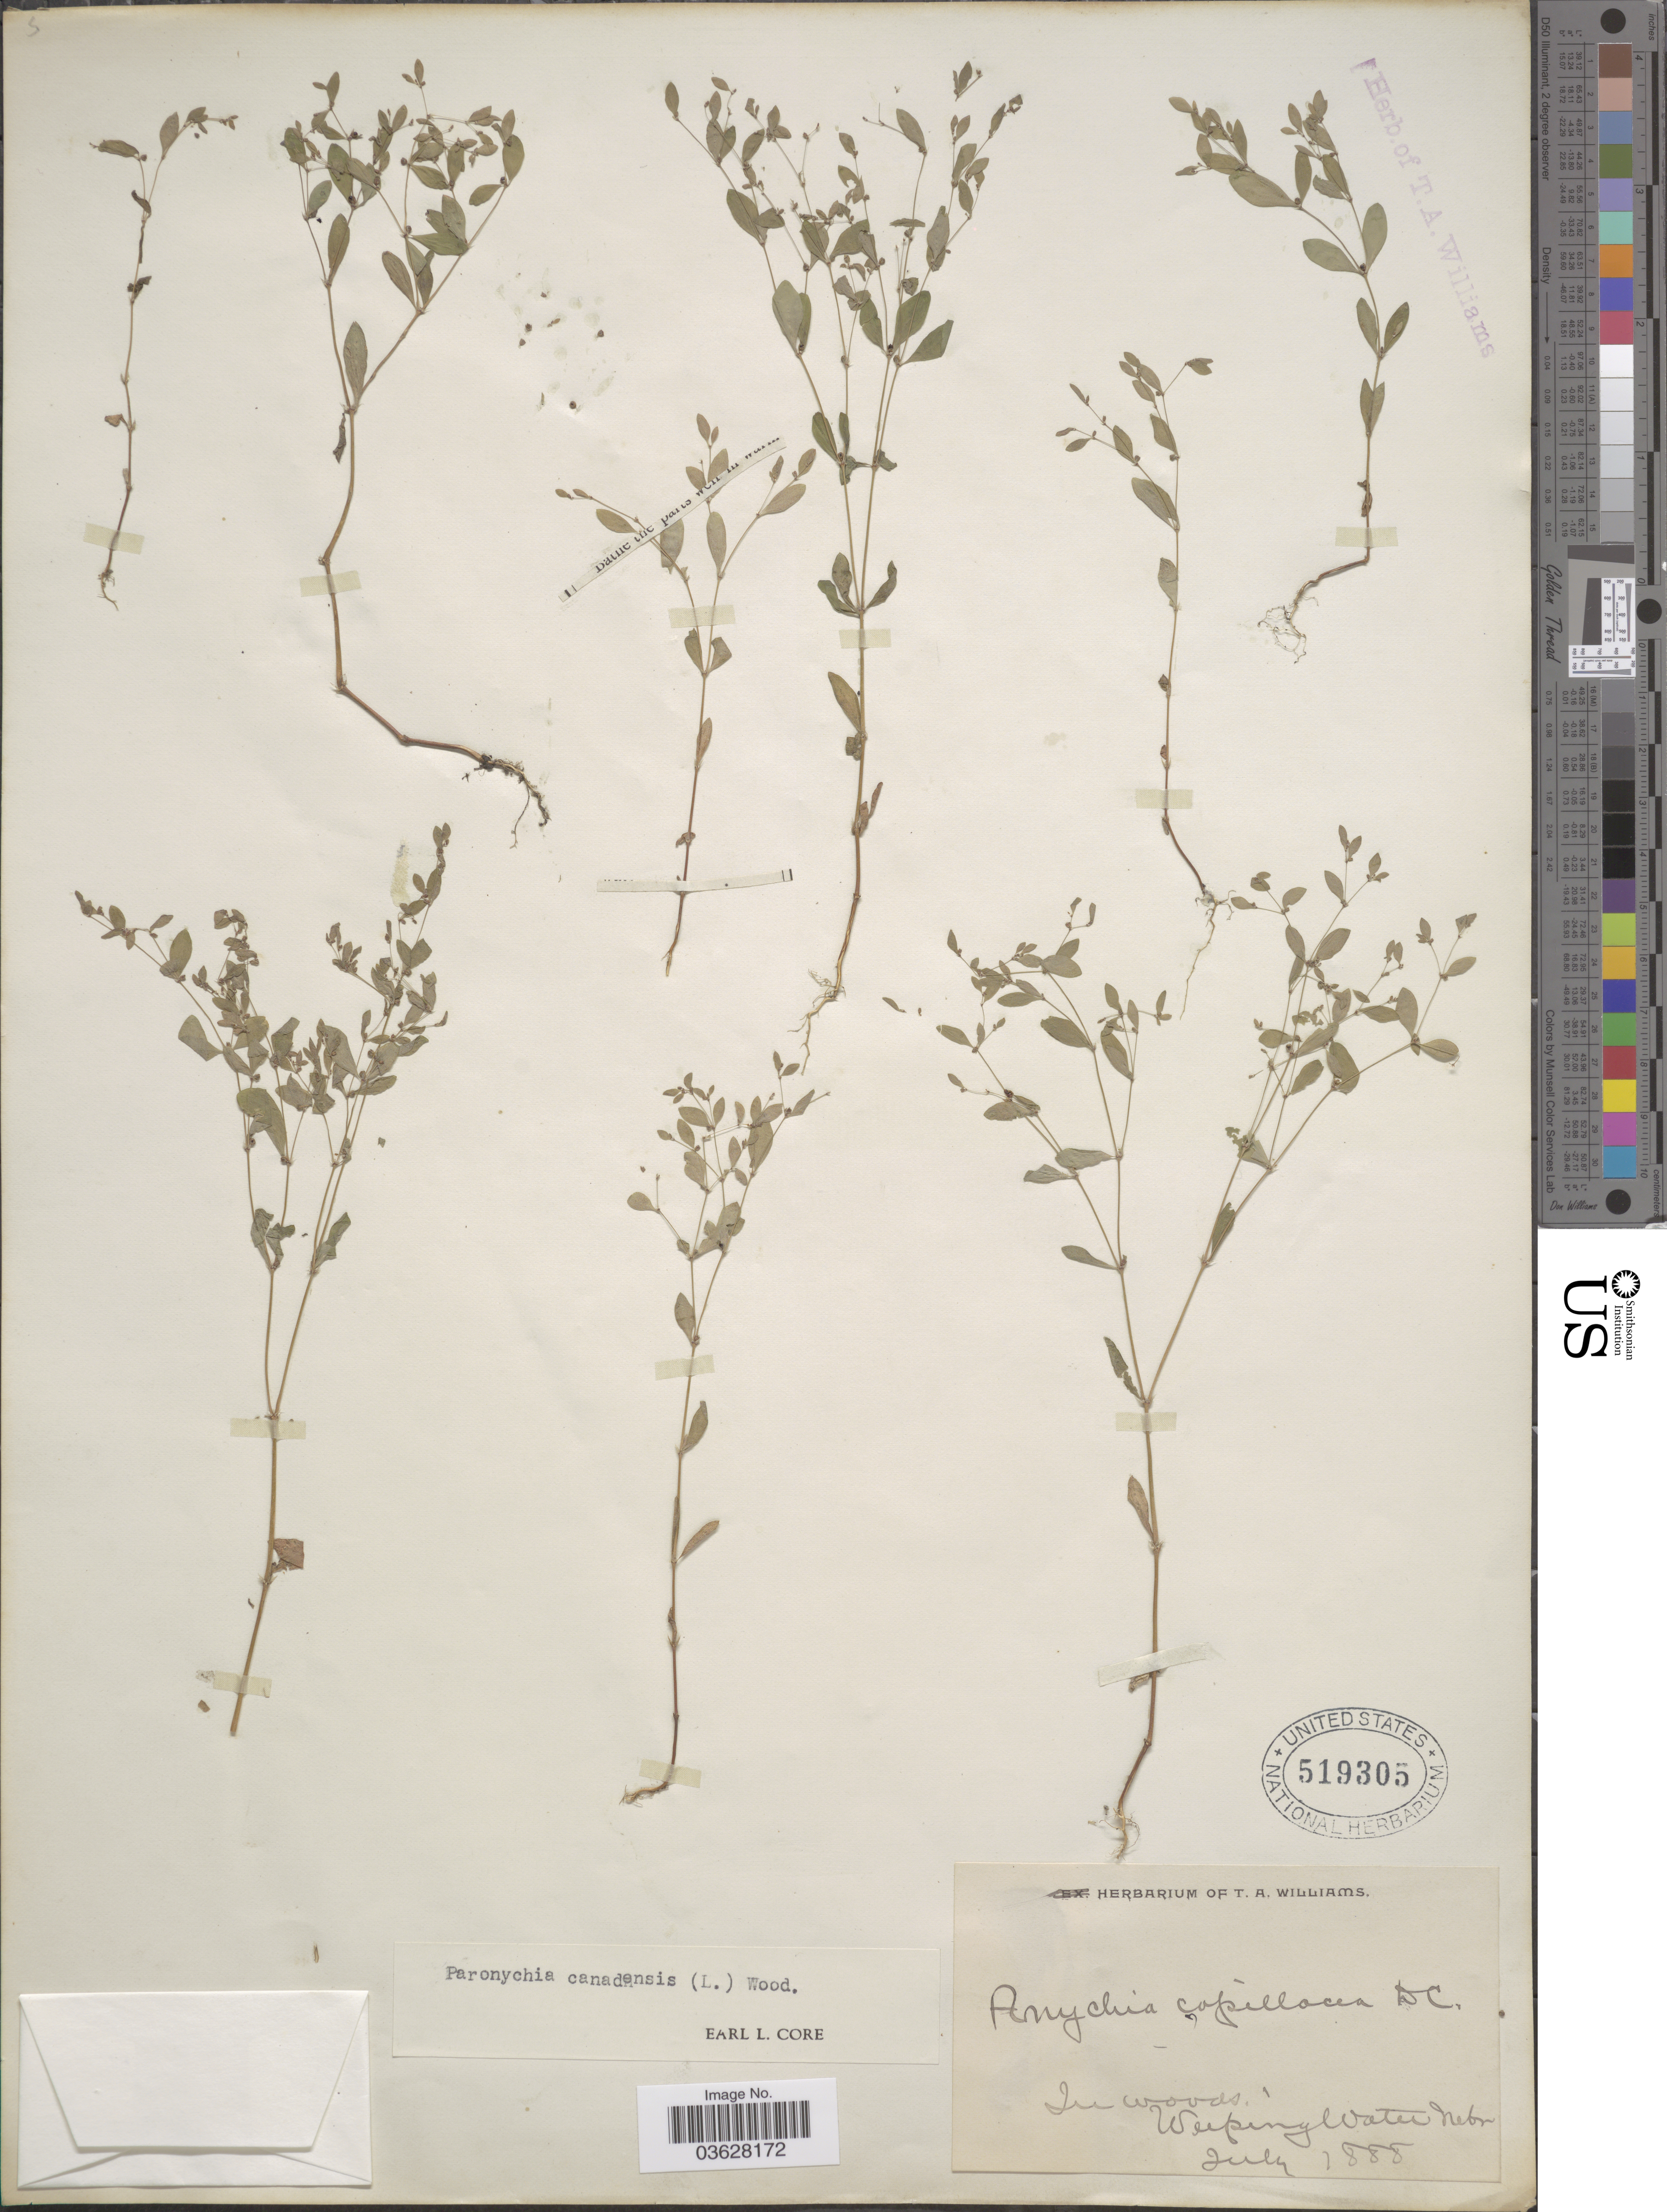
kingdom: Plantae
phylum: Tracheophyta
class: Magnoliopsida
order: Caryophyllales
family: Caryophyllaceae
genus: Paronychia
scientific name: Paronychia canadensis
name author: (L.) Alph. Wood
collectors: ex herb. Thos. A. Williams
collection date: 1888-07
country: United States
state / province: Nebraska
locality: Weeping Water.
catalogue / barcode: US 519305